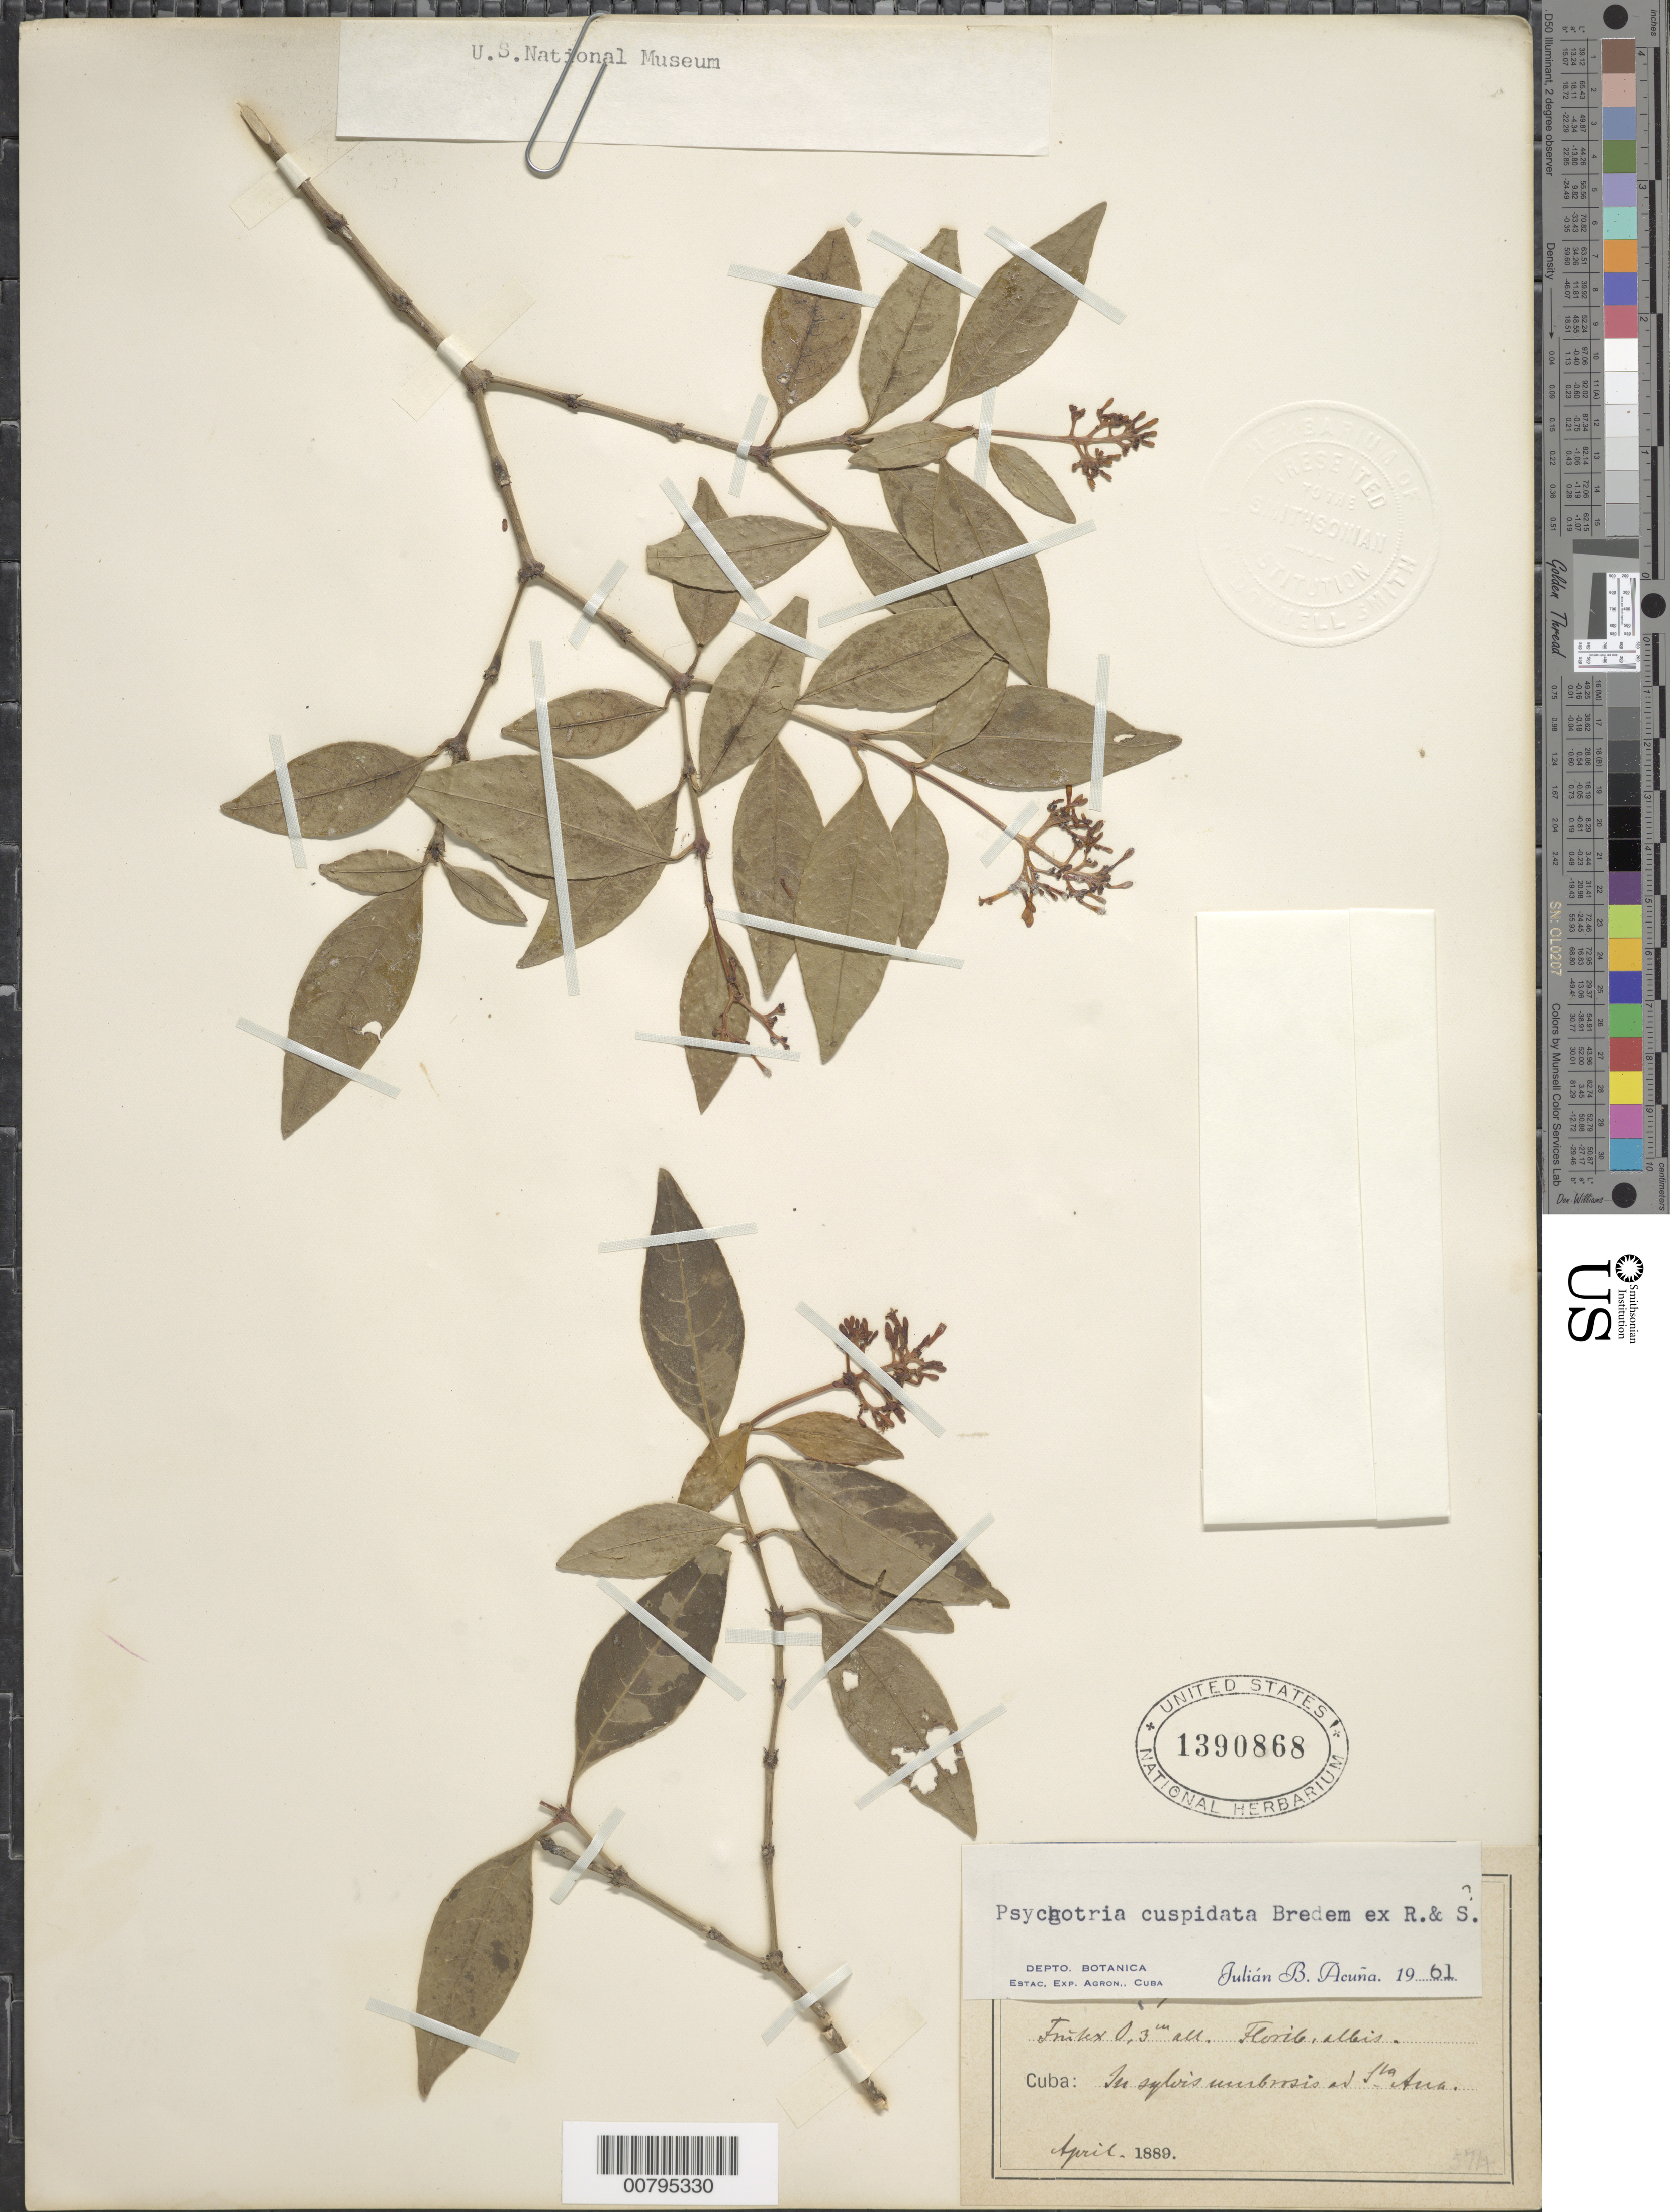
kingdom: Plantae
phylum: Tracheophyta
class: Magnoliopsida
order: Gentianales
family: Rubiaceae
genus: Psychotria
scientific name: Psychotria cuspidata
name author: Bredem. ex Schult.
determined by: Acuña, J. B.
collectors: H. F. A. von Eggers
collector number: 5009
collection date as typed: Apr 1889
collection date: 1889-04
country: Cuba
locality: Ad Sta. Ana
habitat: In sylvis umbroisis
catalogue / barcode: US 1390868